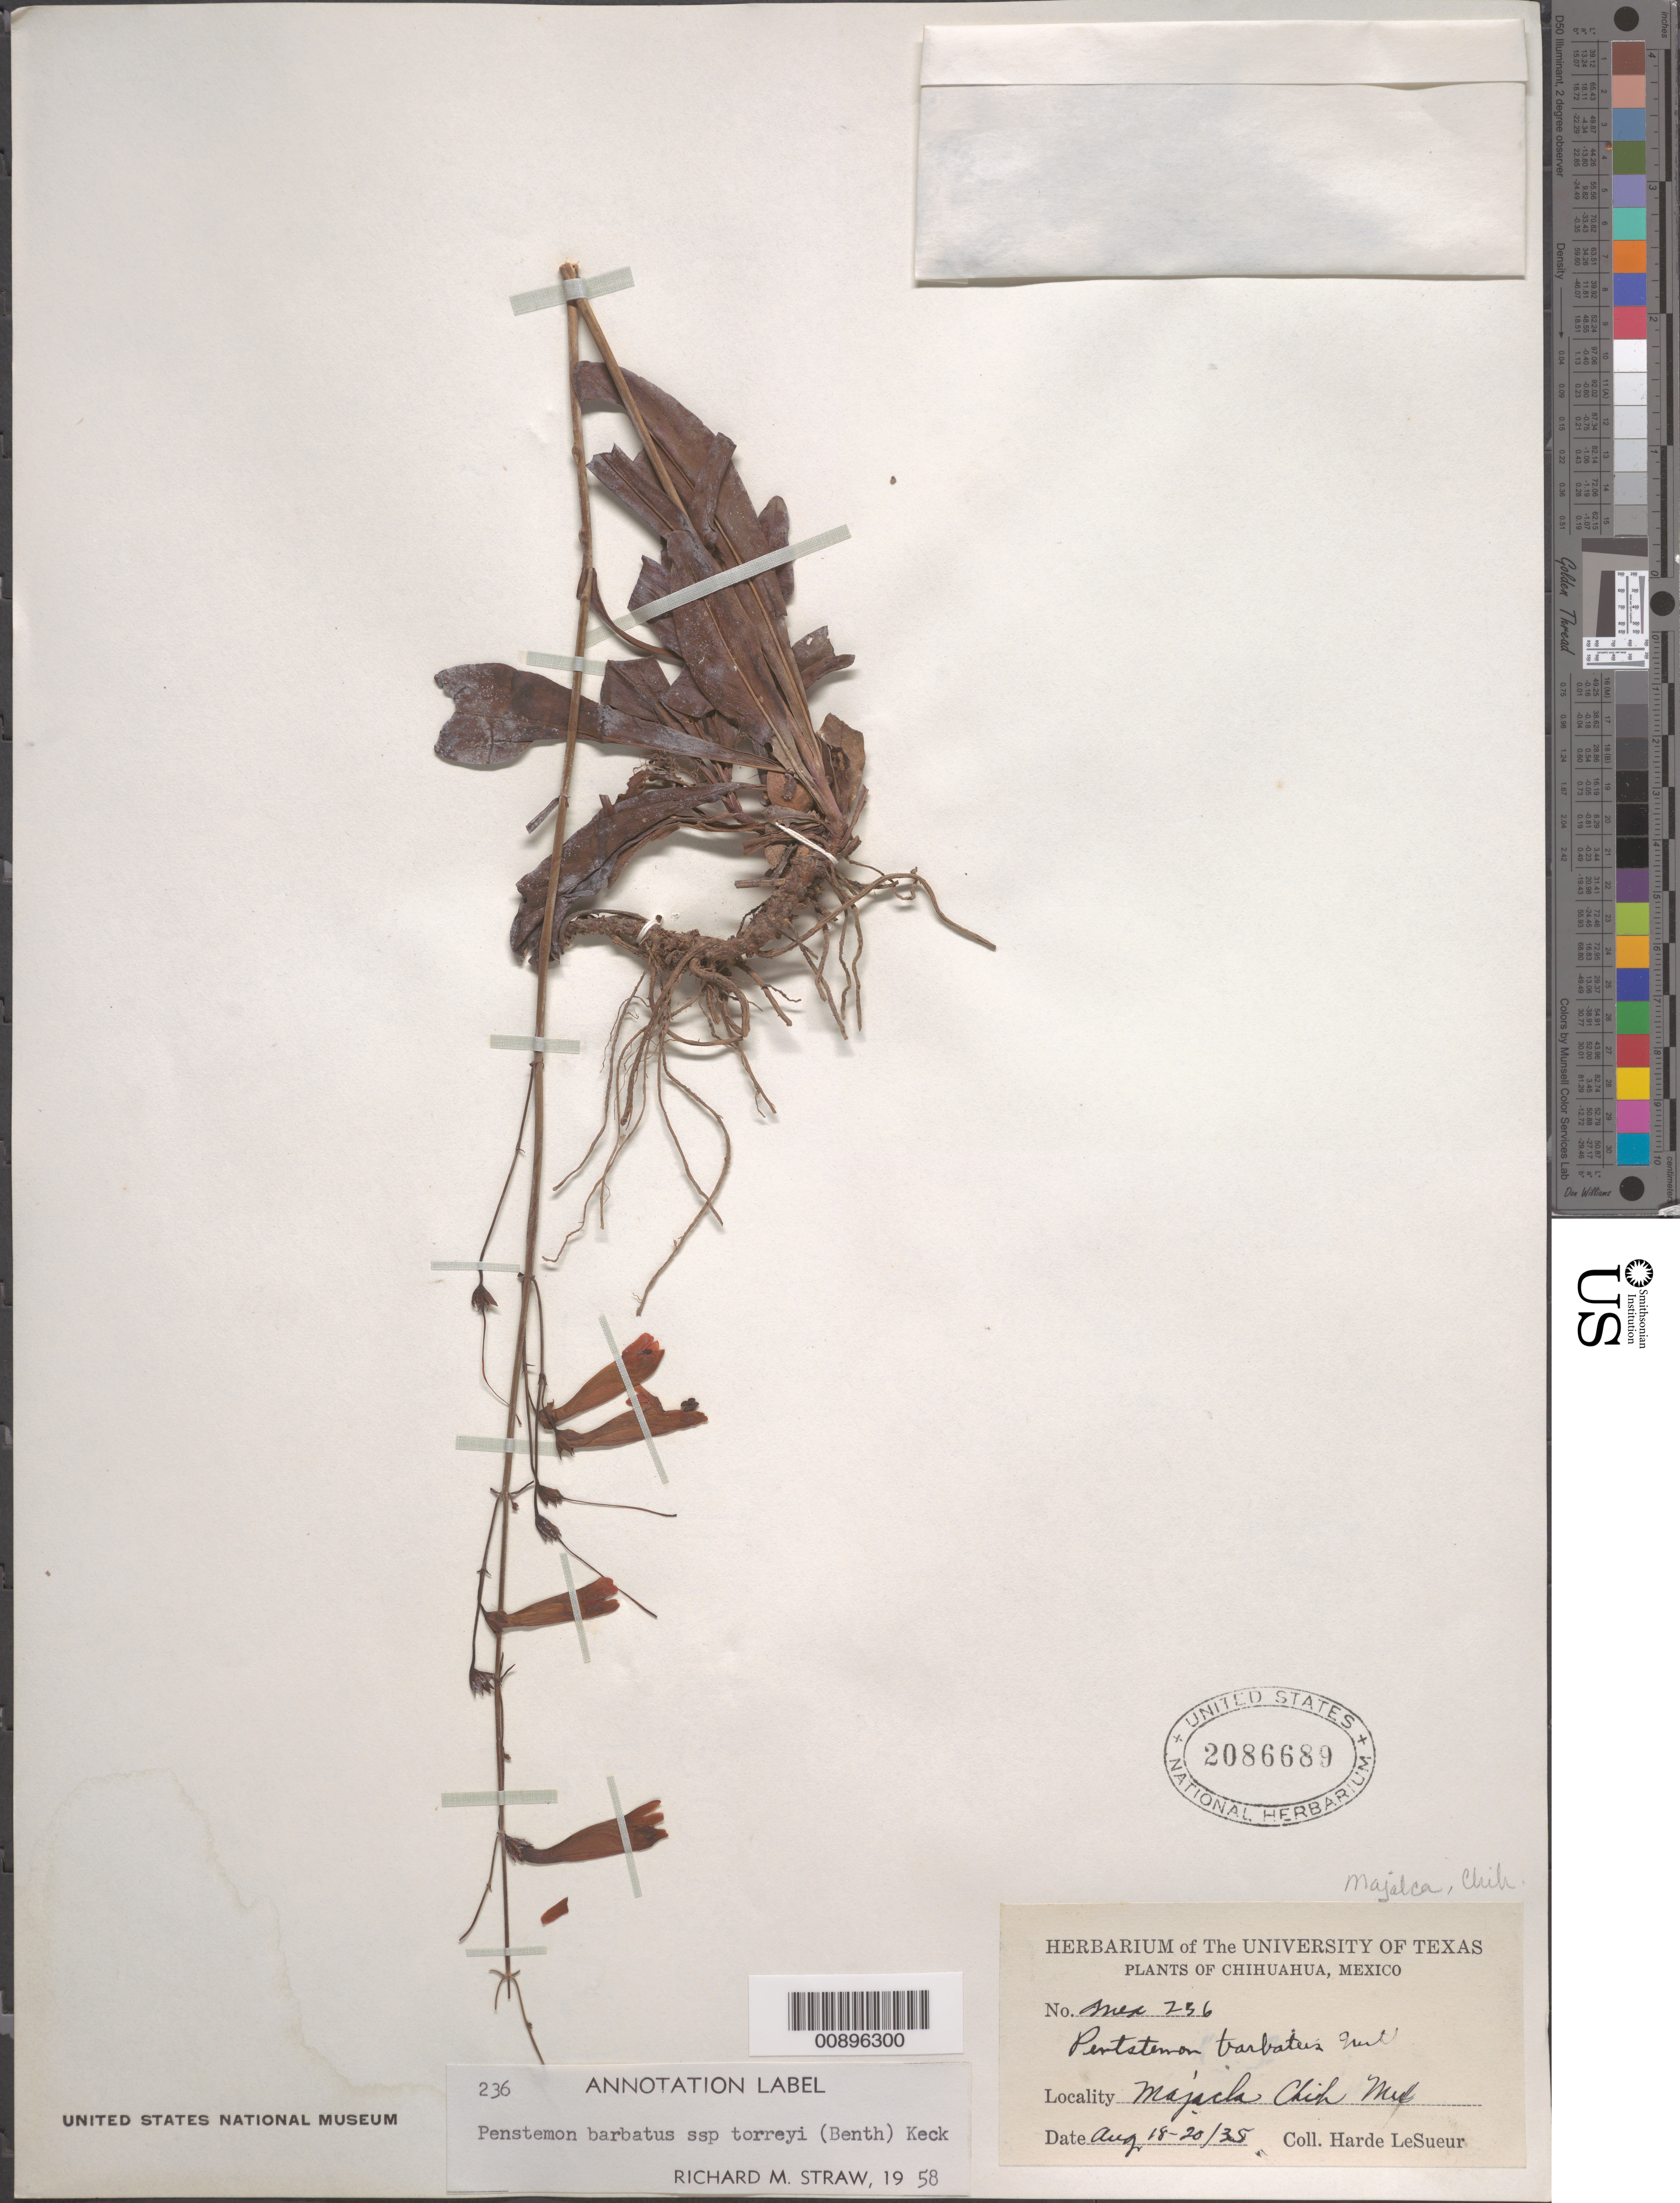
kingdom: Plantae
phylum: Tracheophyta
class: Magnoliopsida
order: Lamiales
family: Plantaginaceae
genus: Penstemon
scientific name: Penstemon barbatus subsp. torreyi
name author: (Benth.) D.D. Keck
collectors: D. H. LeSueur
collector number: Mex 236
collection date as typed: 18 Aug 1935 to 20 Aug 1935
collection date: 1935-08-18/1935-08-20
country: Mexico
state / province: Chihuahua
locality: Majalca, Chihuahua.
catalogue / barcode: US 2086689